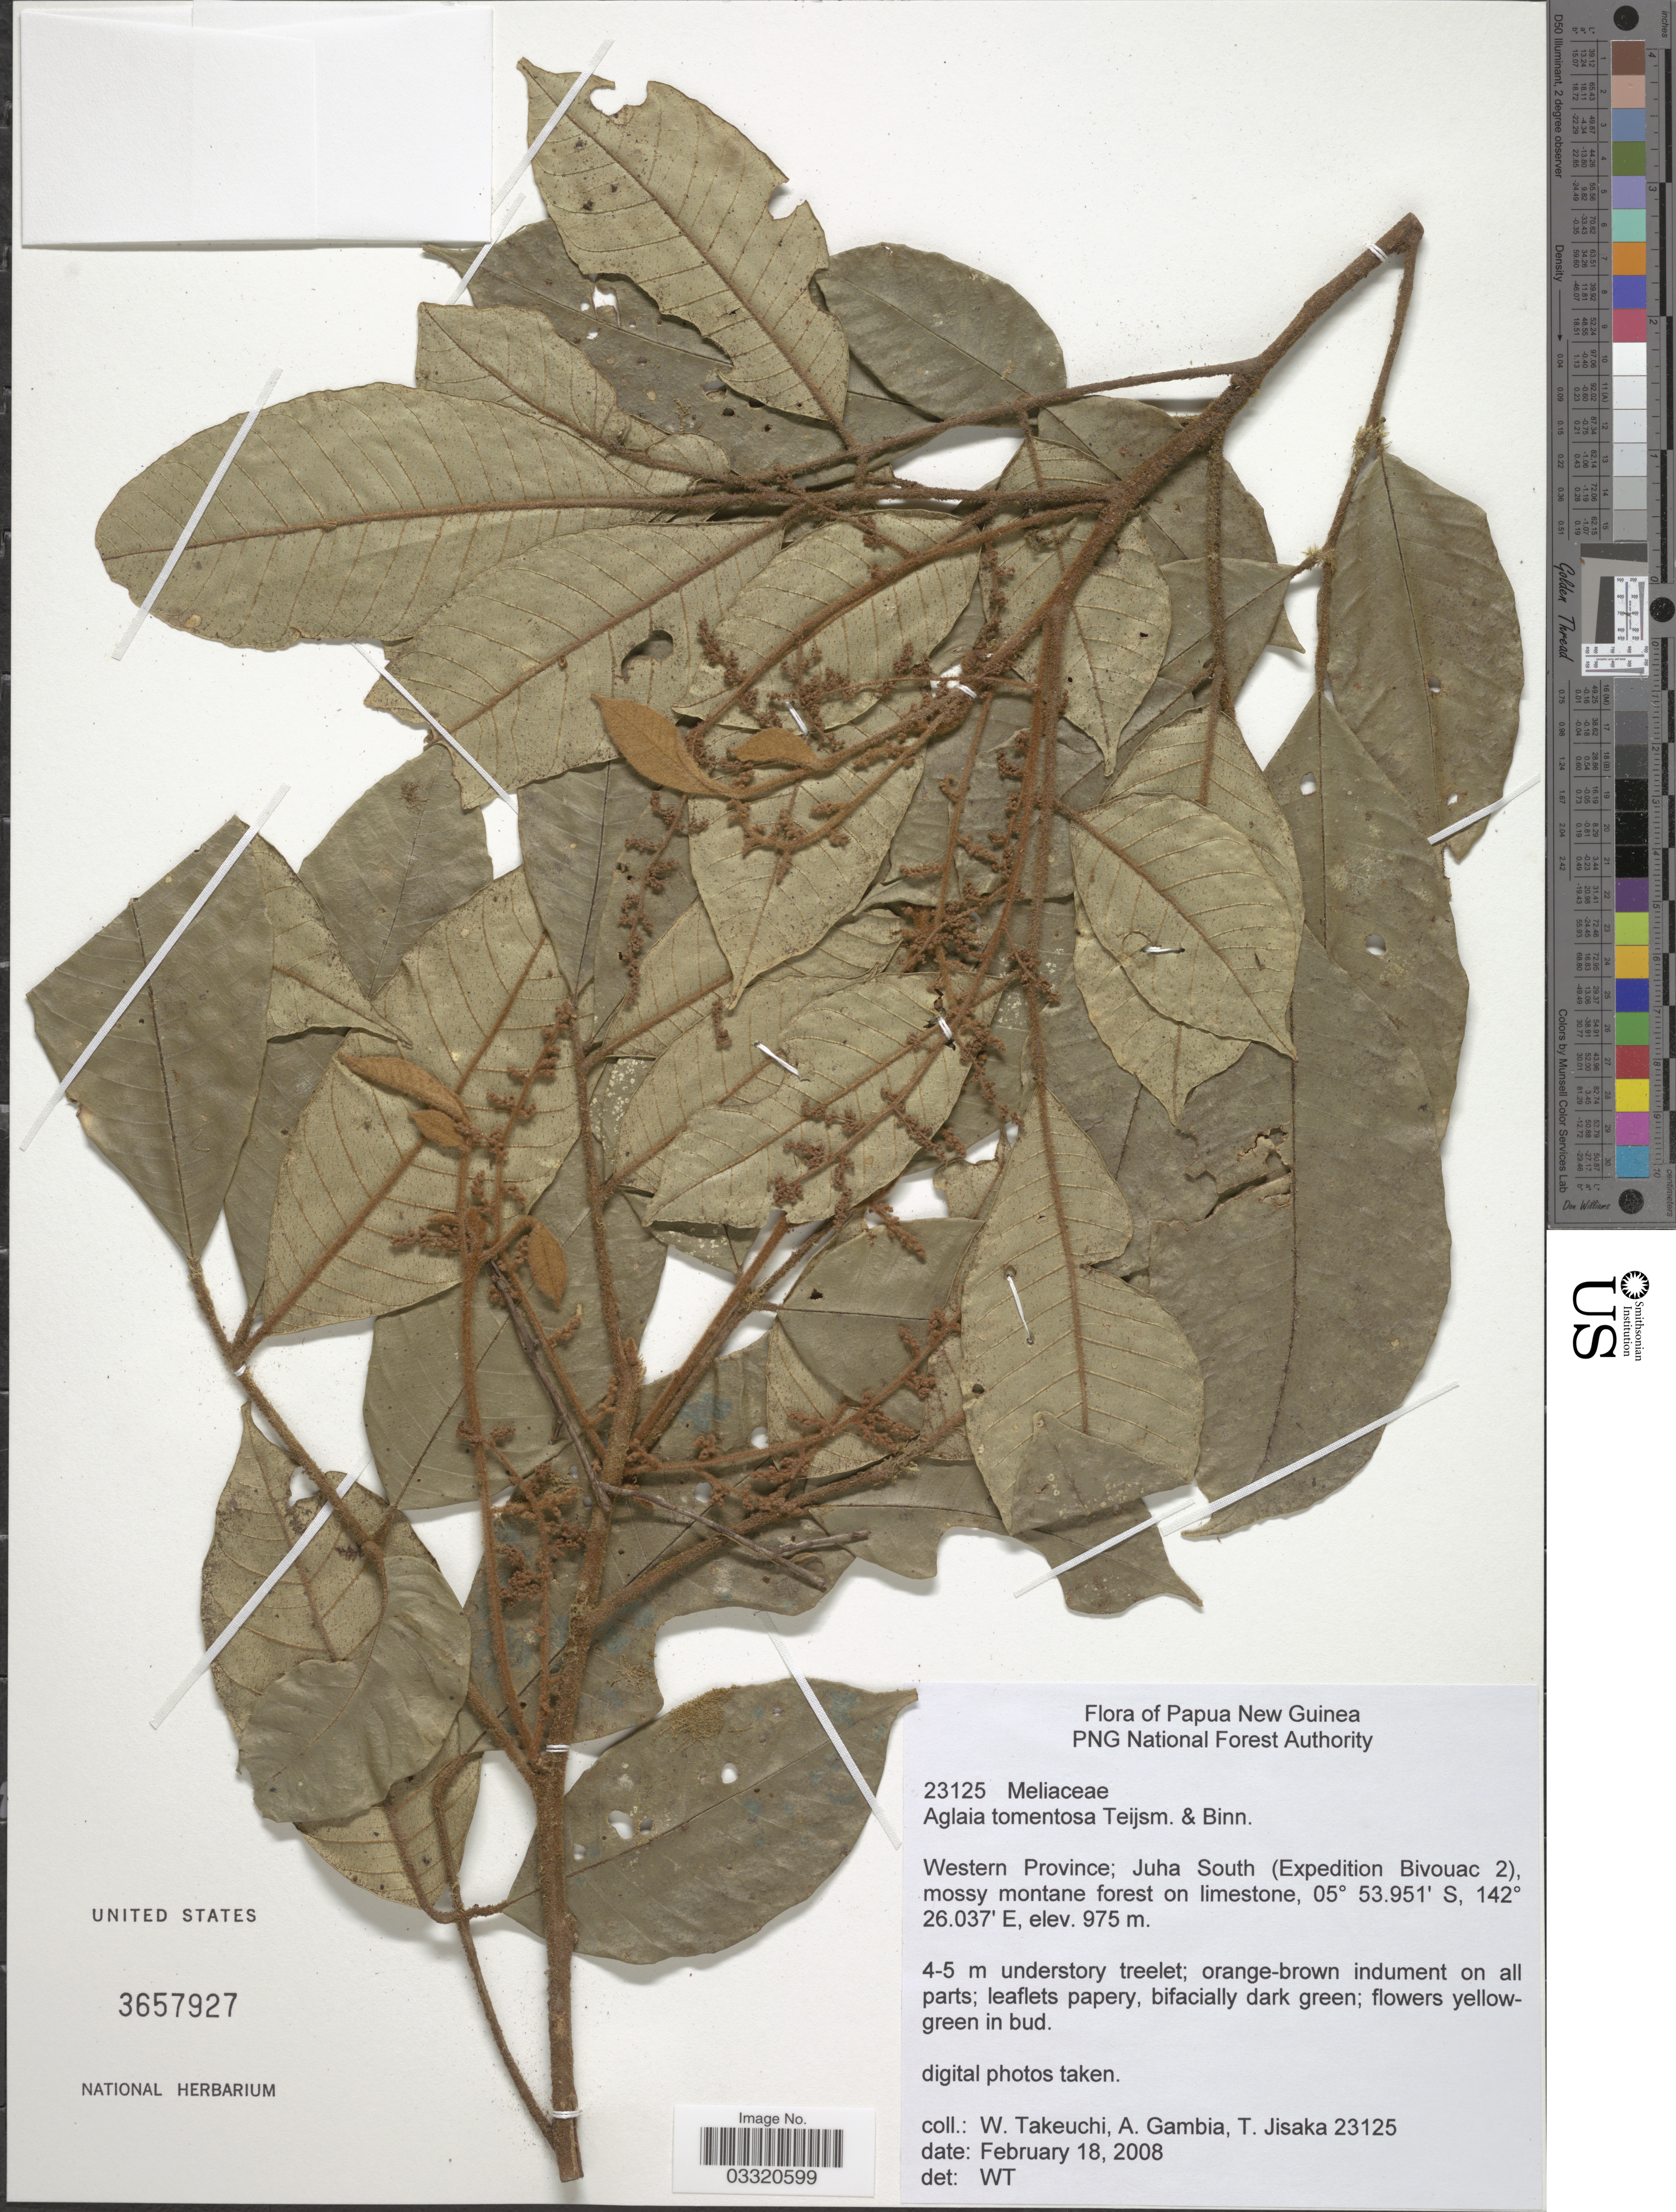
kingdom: Plantae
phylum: Tracheophyta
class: Magnoliopsida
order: Sapindales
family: Meliaceae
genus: Aglaia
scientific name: Aglaia tomentosa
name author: Teijsm. & Binn.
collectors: W. Takeuchi, A. Gambia & T. Jisaka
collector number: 23125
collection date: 2008-02-18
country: Papua New Guinea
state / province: Manus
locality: Juha South (Expedition Bivouac 2).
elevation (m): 975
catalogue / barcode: US 3657927